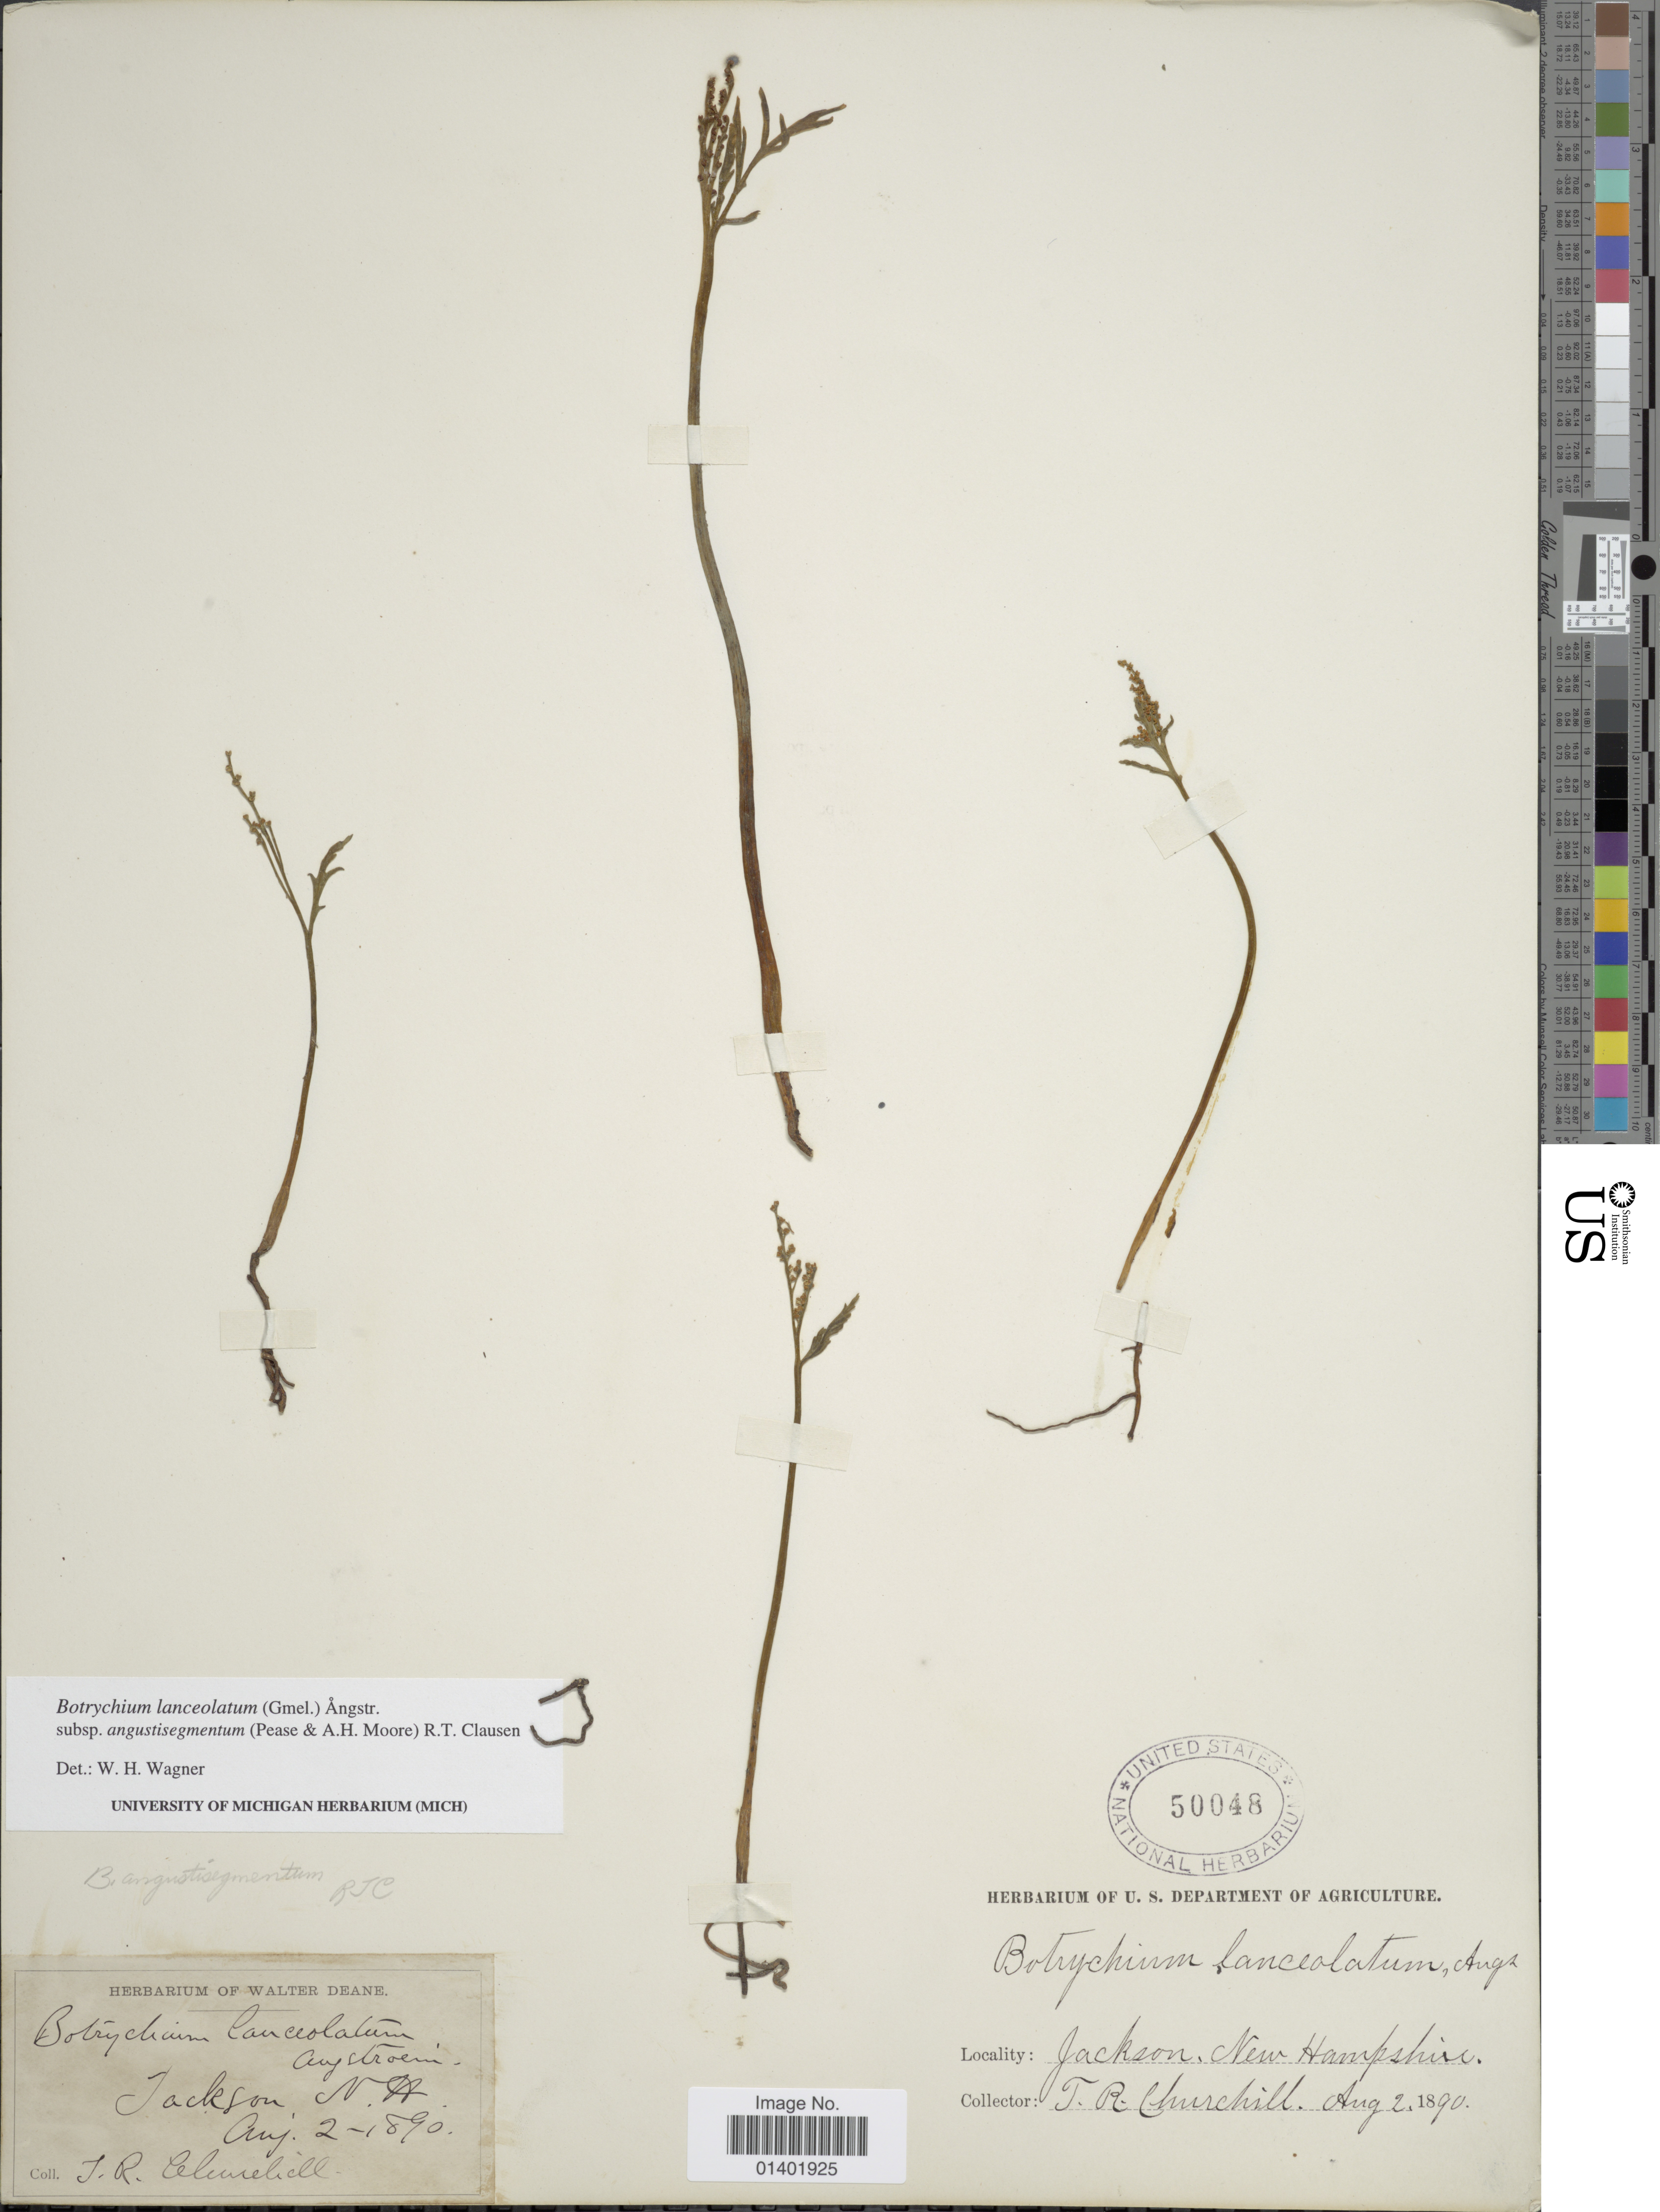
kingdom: Plantae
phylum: Tracheophyta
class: Polypodiopsida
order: Ophioglossales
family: Ophioglossaceae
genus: Botrychium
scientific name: Botrychium lanceolatum subsp. angustisegmentum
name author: (Pease & A.H. Moore) R.T. Clausen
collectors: T. Churchill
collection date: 1890-08-02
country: United States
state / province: New Hampshire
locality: Jackson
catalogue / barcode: US 50048